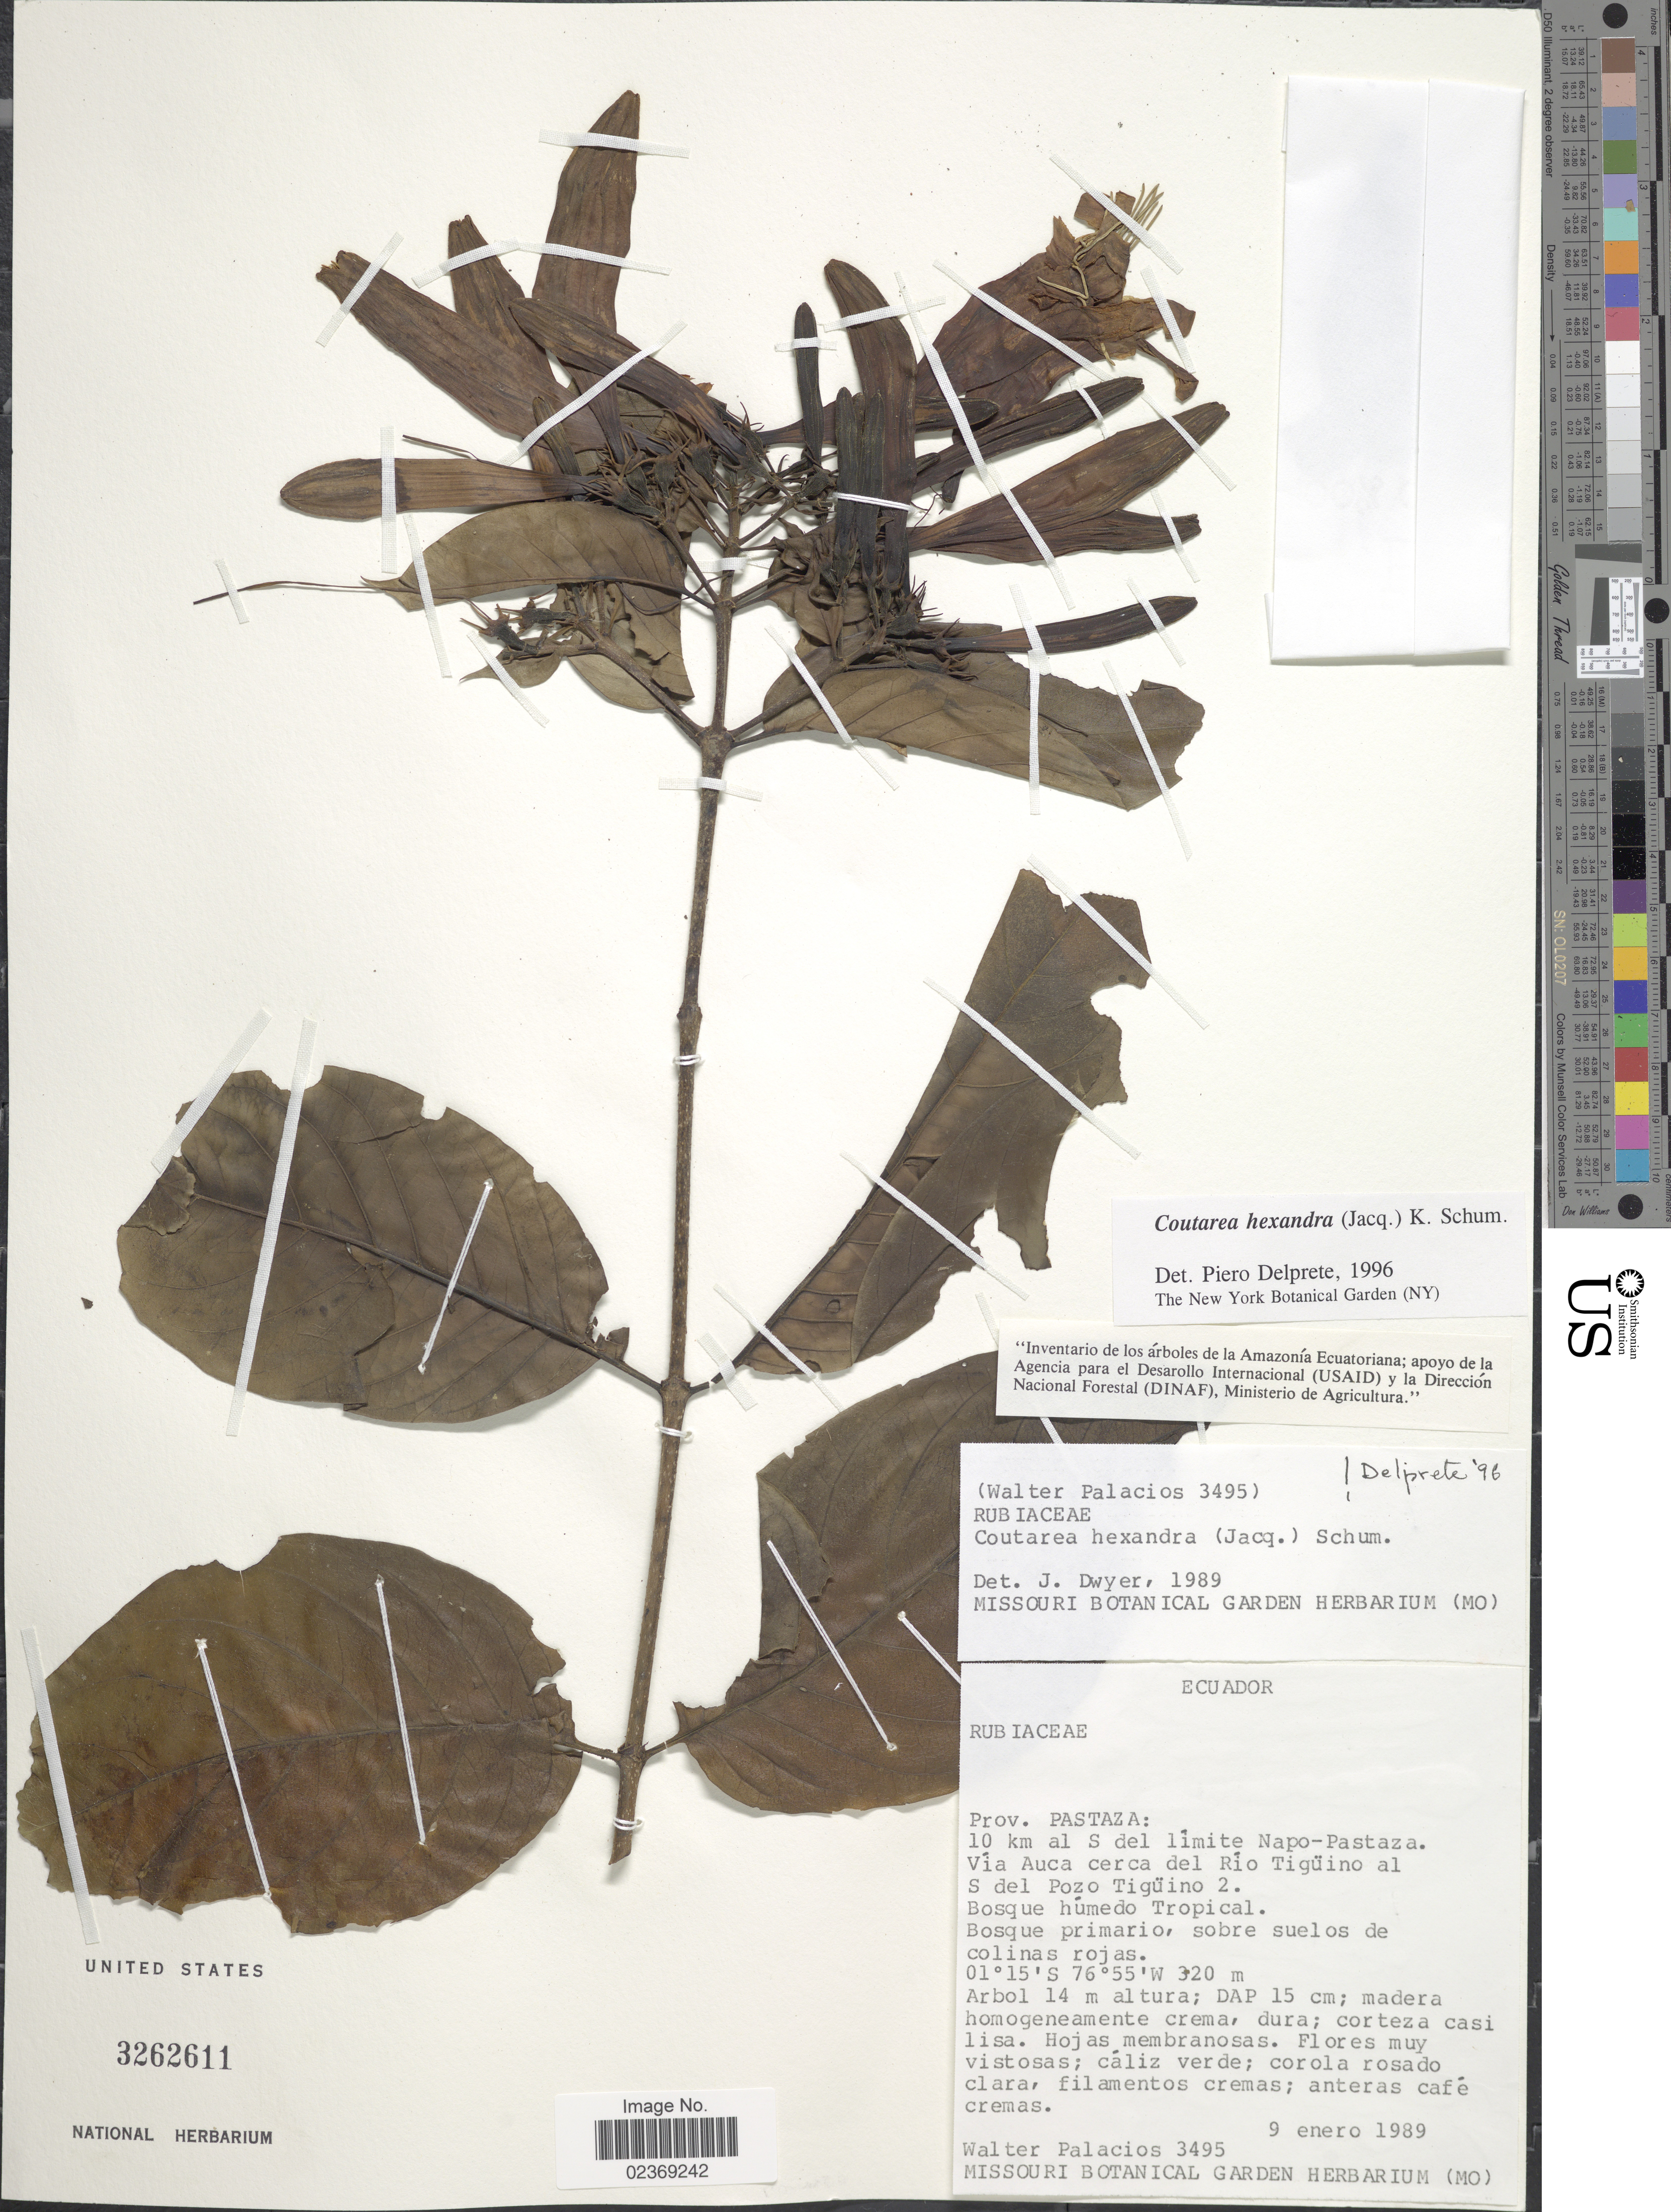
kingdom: Plantae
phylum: Tracheophyta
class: Magnoliopsida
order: Gentianales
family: Rubiaceae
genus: Coutarea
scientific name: Coutarea hexandra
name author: (Jacq.) K. Schum.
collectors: W. Palacios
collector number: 3495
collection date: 1989-01-09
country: Ecuador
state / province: Pastaza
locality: Prov. Pastaza: 10 km al S del limite Napo- Pastaza. Via Auca cerca del Rio Tiguino al S del Pozo Tiguino 2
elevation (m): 320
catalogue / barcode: US 3262611